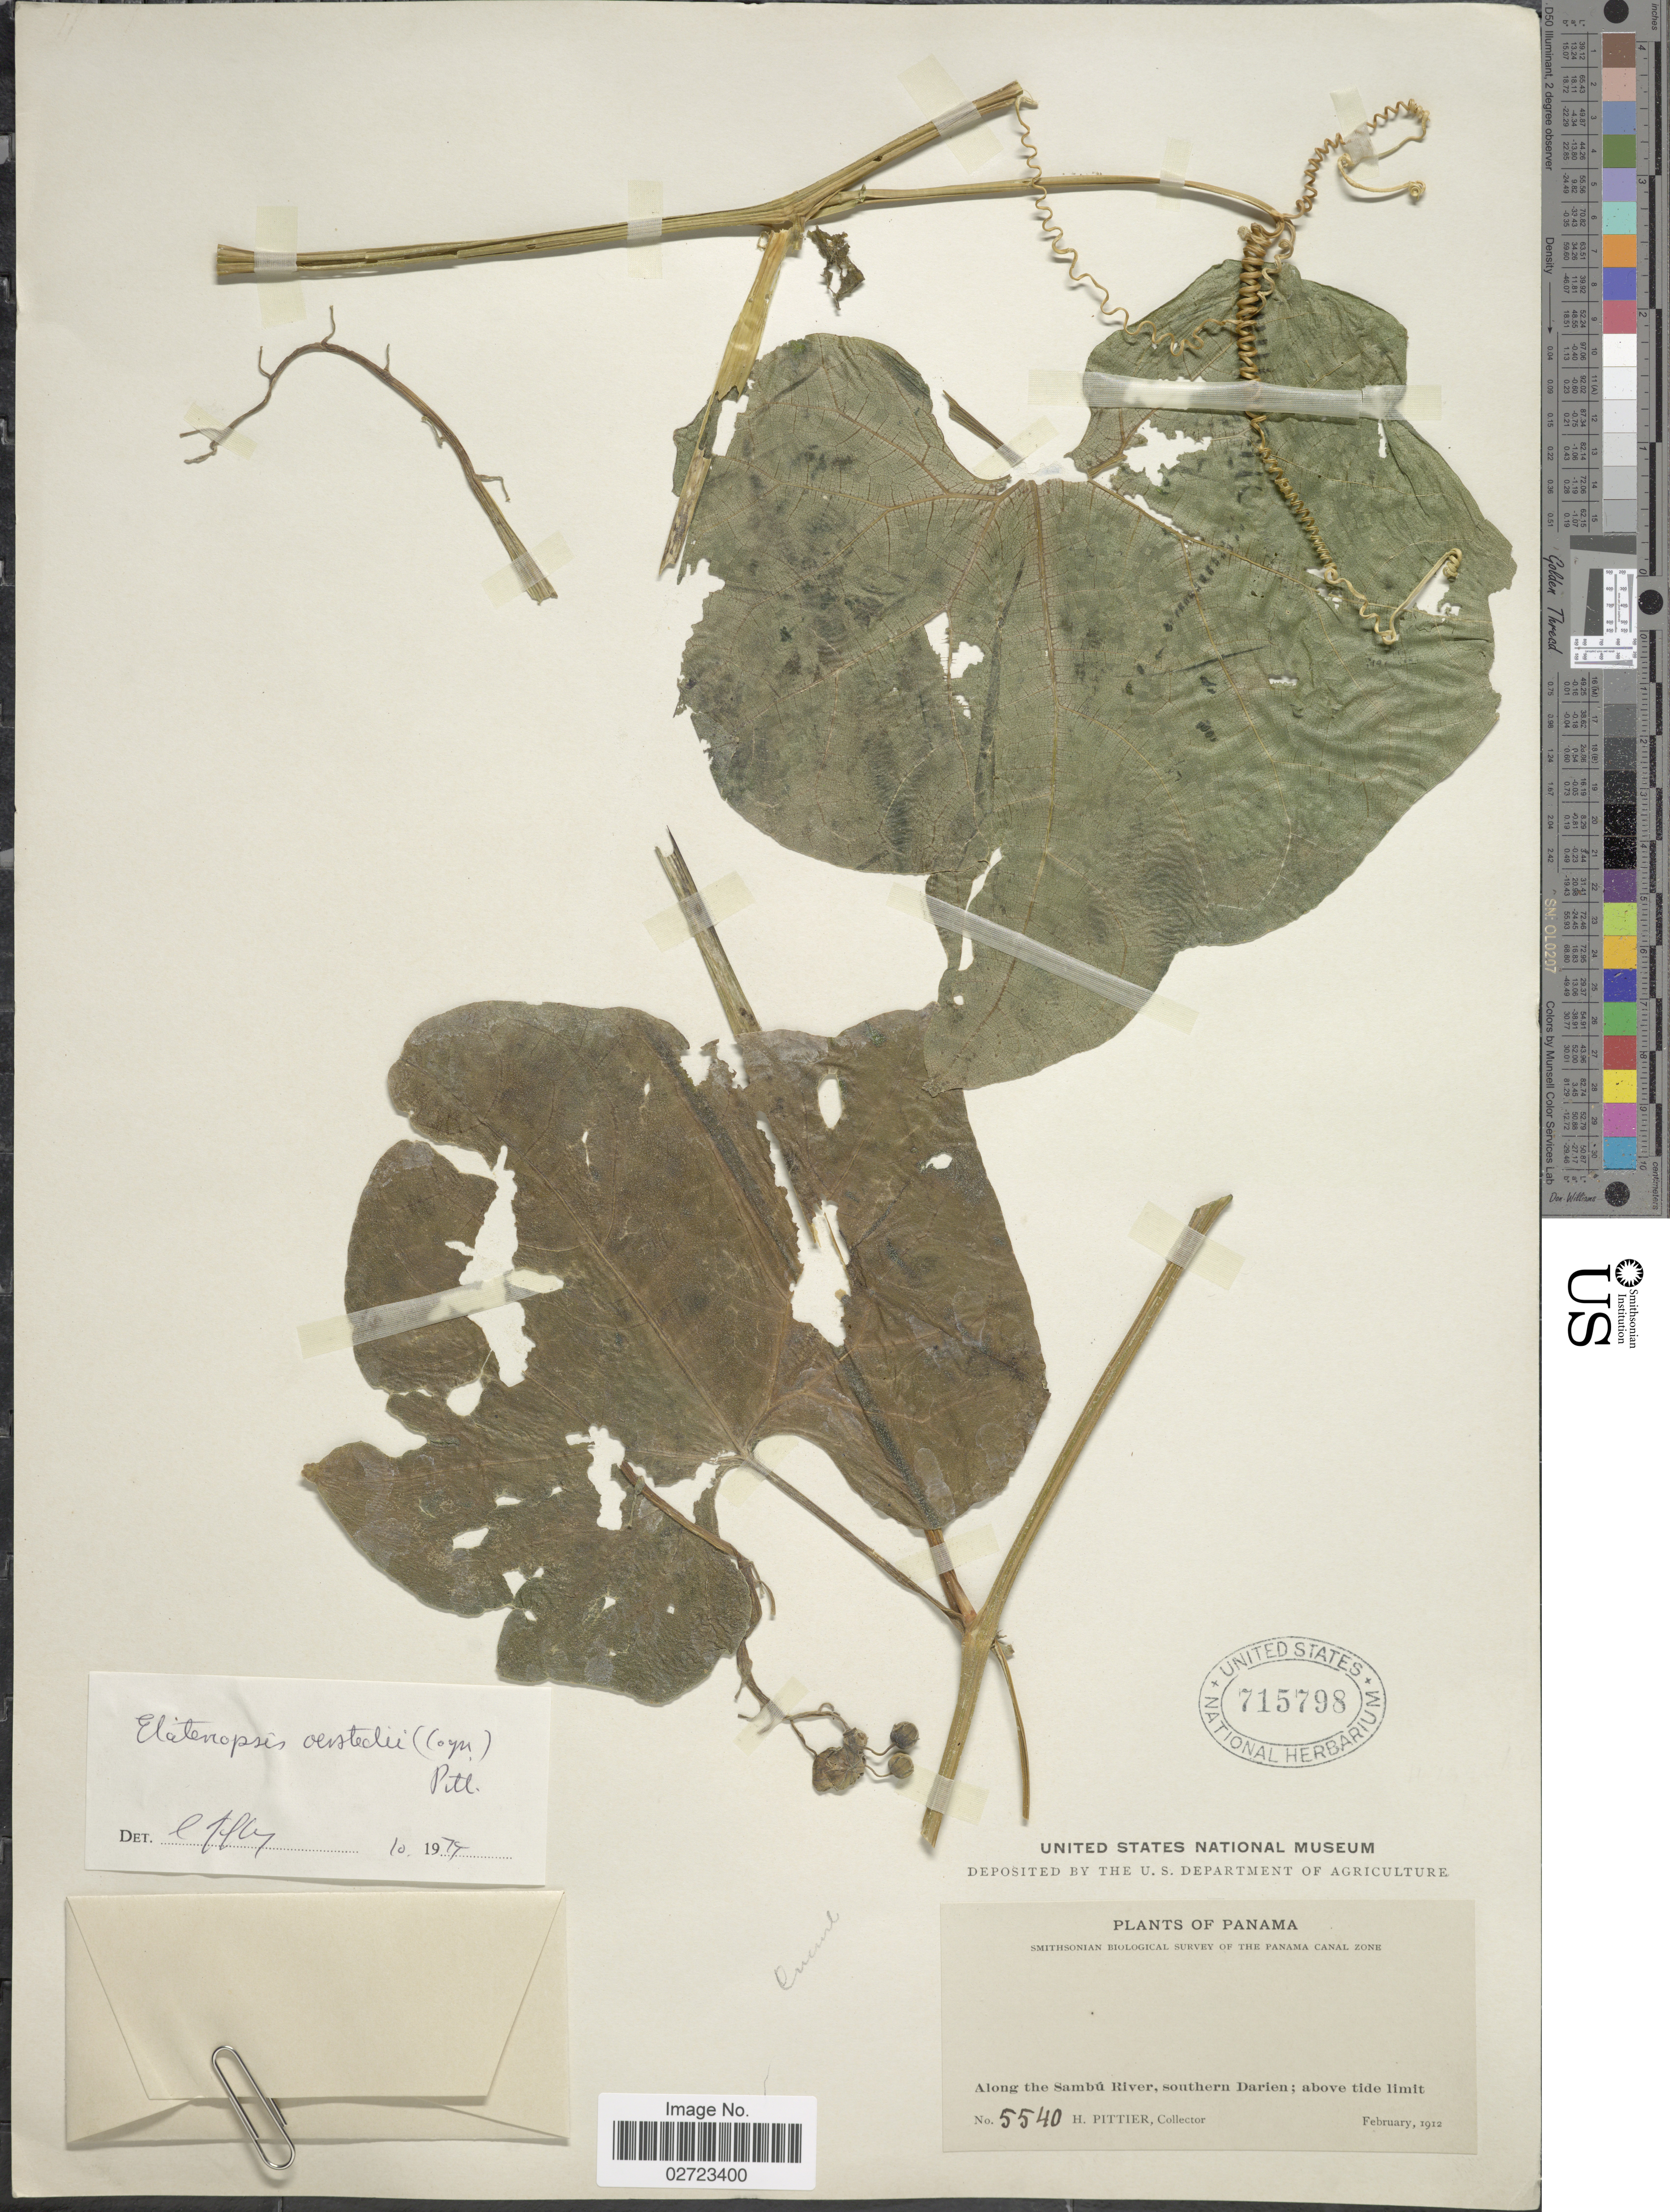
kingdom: Plantae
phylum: Tracheophyta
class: Magnoliopsida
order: Cucurbitales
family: Cucurbitaceae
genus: Hanburia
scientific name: Hanburia oerstedii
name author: (Cogn.) H. Schaef. & S.S. Renner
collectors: H. F. Pittier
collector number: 5540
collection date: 1912-02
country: Panama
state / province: Darién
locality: The Panama Canal Zone, along the Sambu River, southern Darien.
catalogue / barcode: US 715798